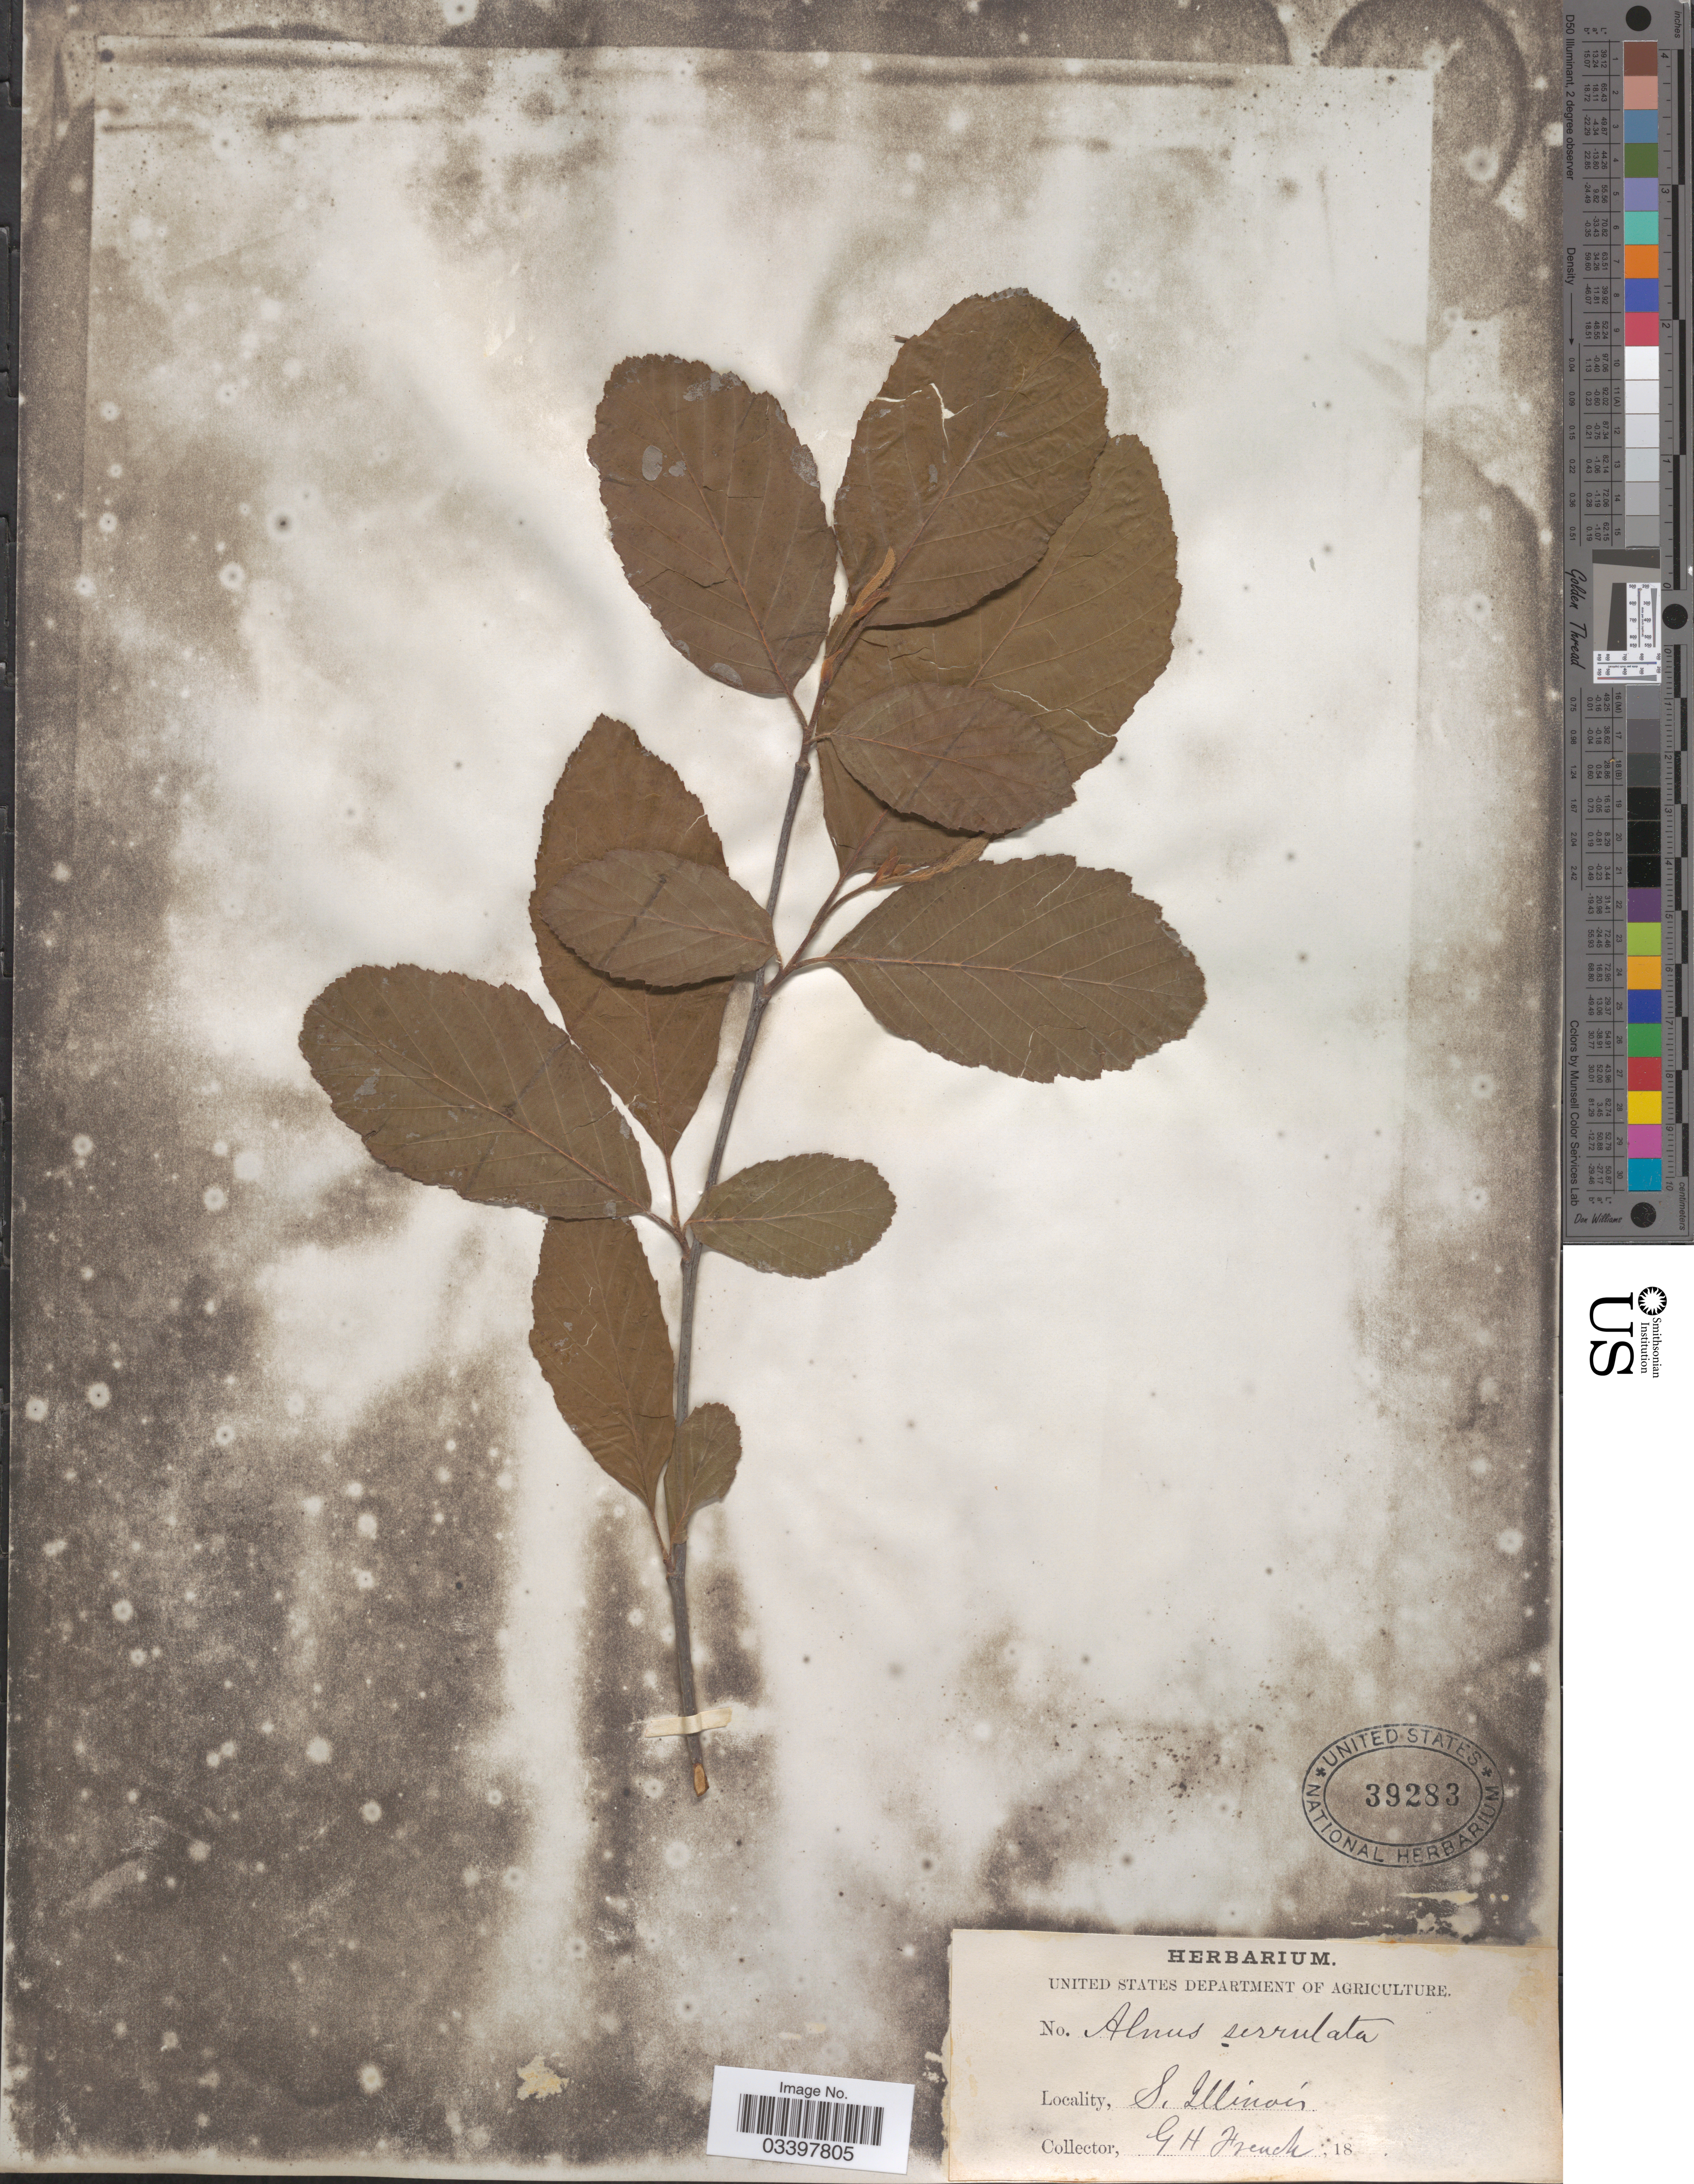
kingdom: Plantae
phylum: Tracheophyta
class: Magnoliopsida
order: Fagales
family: Betulaceae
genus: Alnus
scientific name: Alnus incana subsp. rugosa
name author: (Du Roi) R.T. Clausen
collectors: J. Schenck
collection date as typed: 18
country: United States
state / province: Illinois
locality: S. Illinois.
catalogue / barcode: US 39283